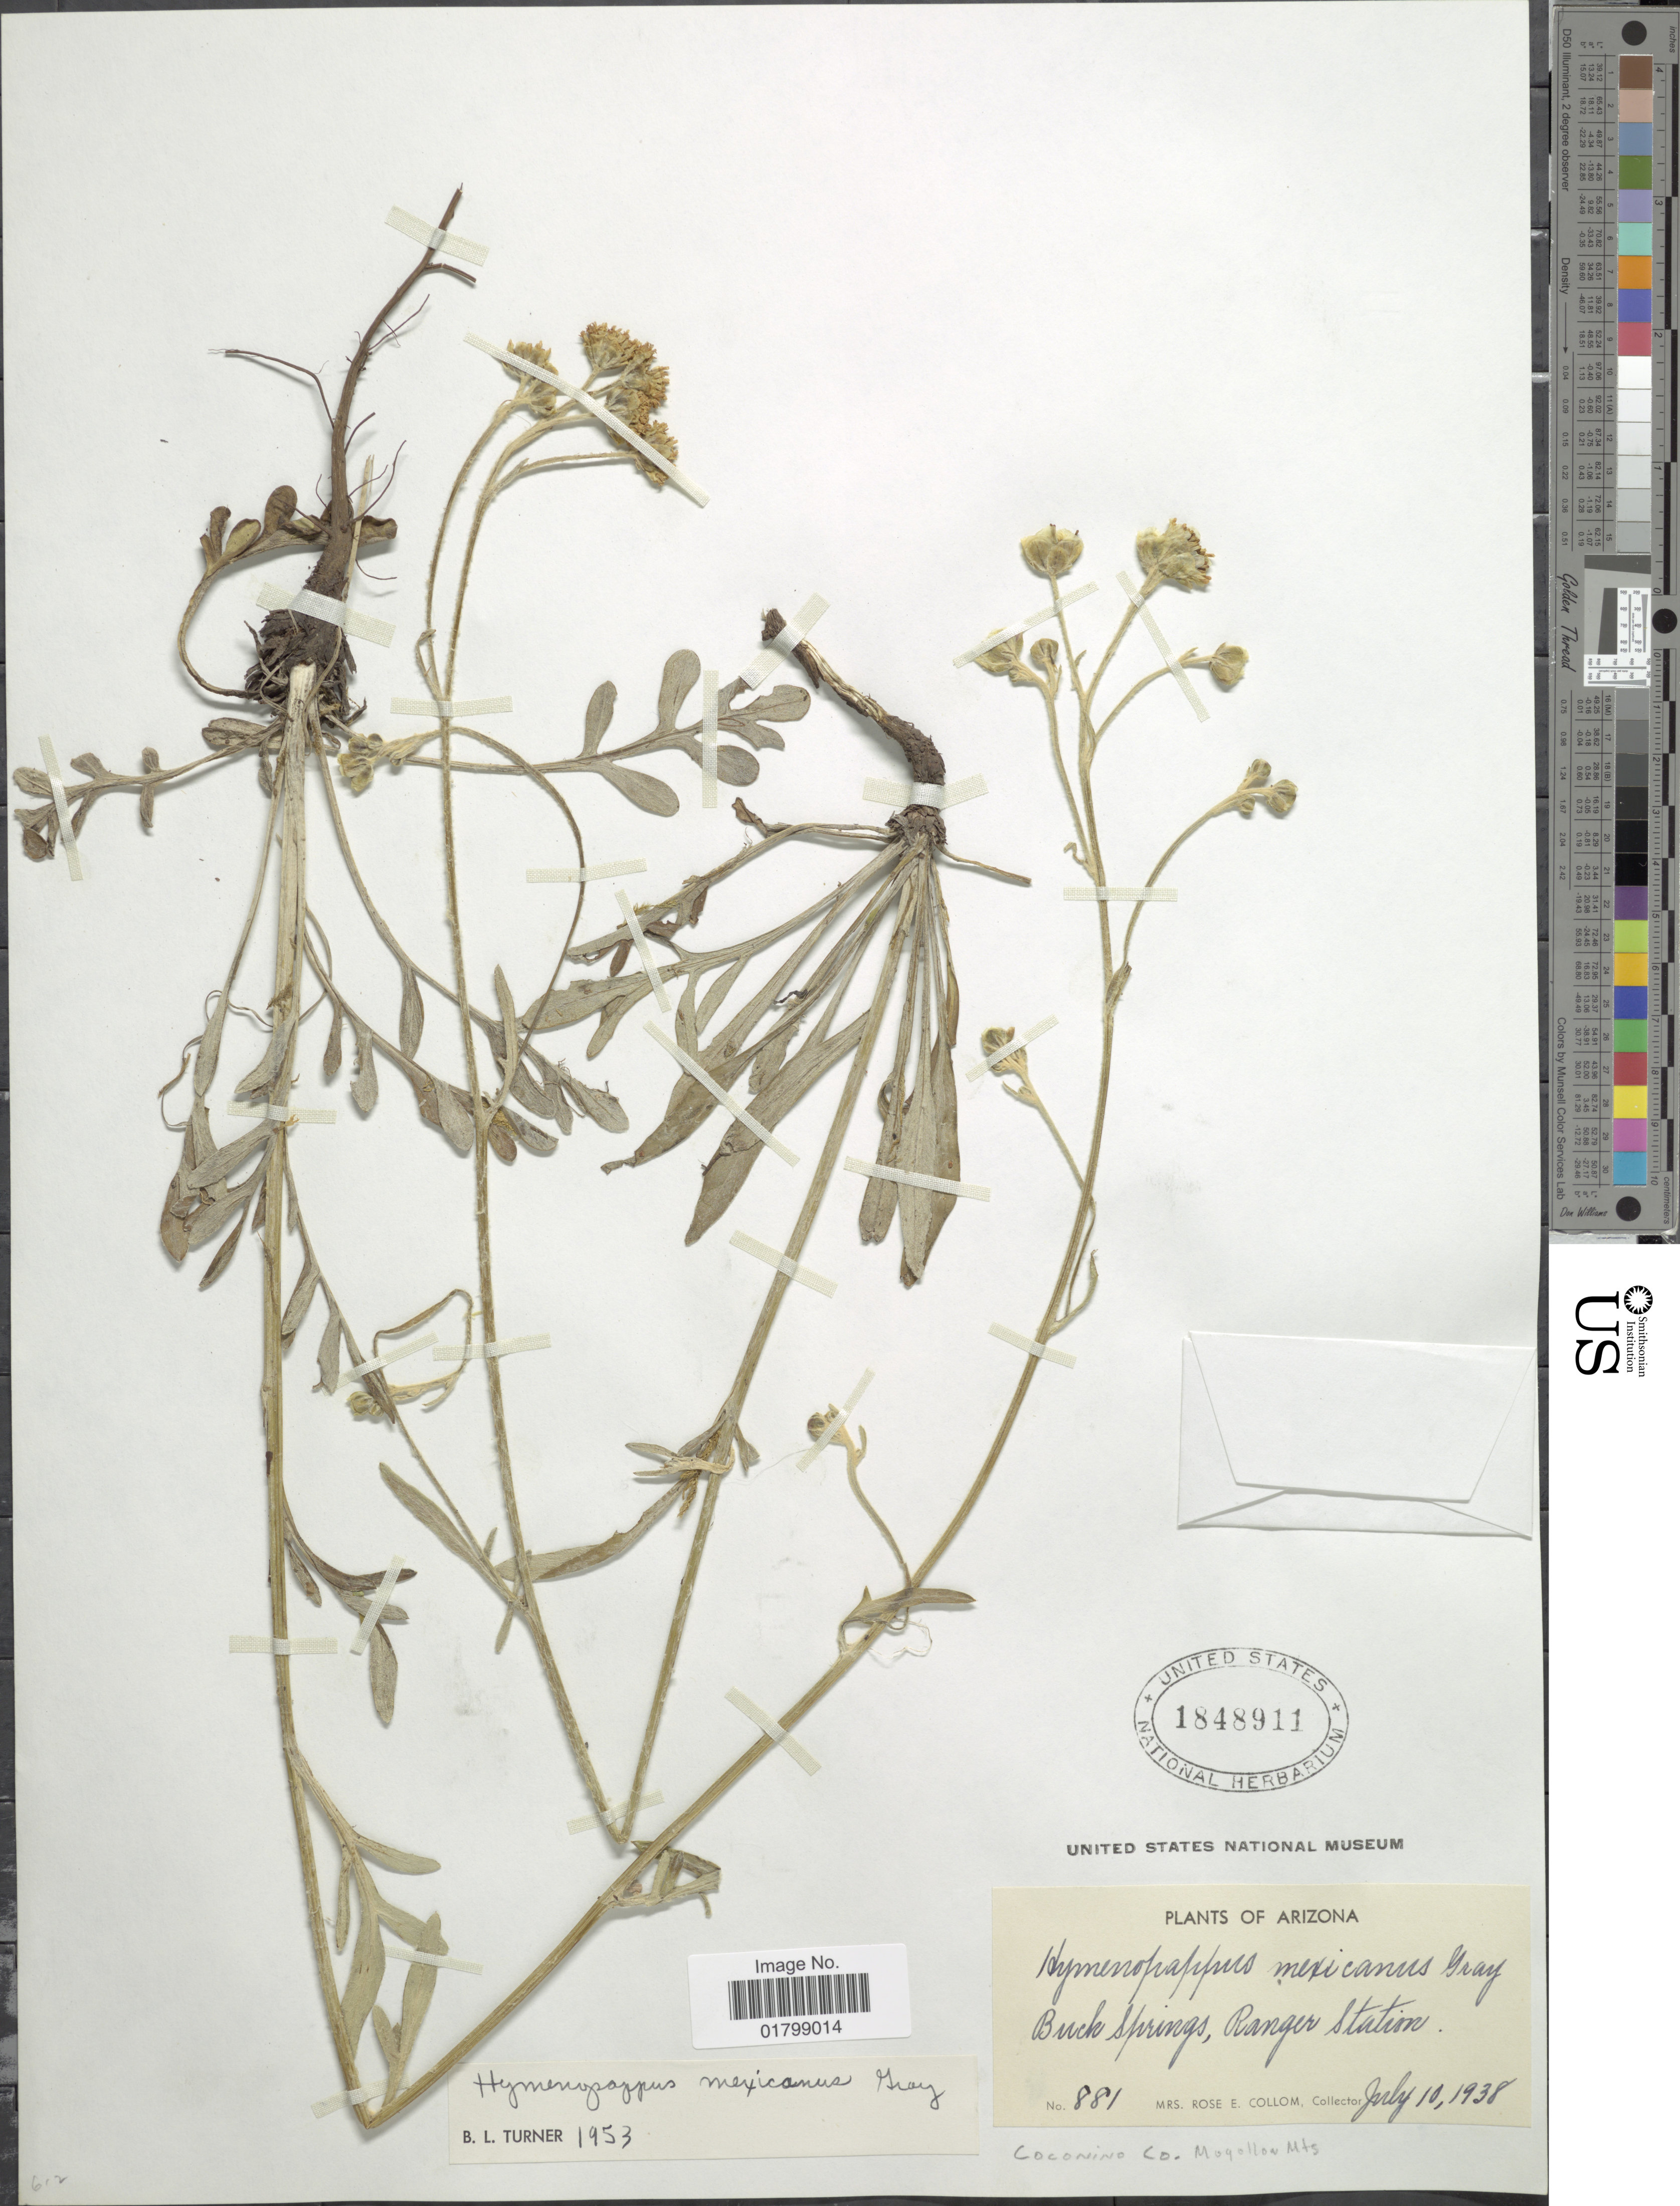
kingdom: Plantae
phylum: Tracheophyta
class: Magnoliopsida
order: Asterales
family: Asteraceae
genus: Hymenopappus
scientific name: Hymenopappus mexicanus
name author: A. Gray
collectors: R. E. Collom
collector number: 881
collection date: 1938-07-10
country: United States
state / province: Arizona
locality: Buck Springs, Ranger Station, Coconino Co. , Mogollon Mts.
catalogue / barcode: US 1848911